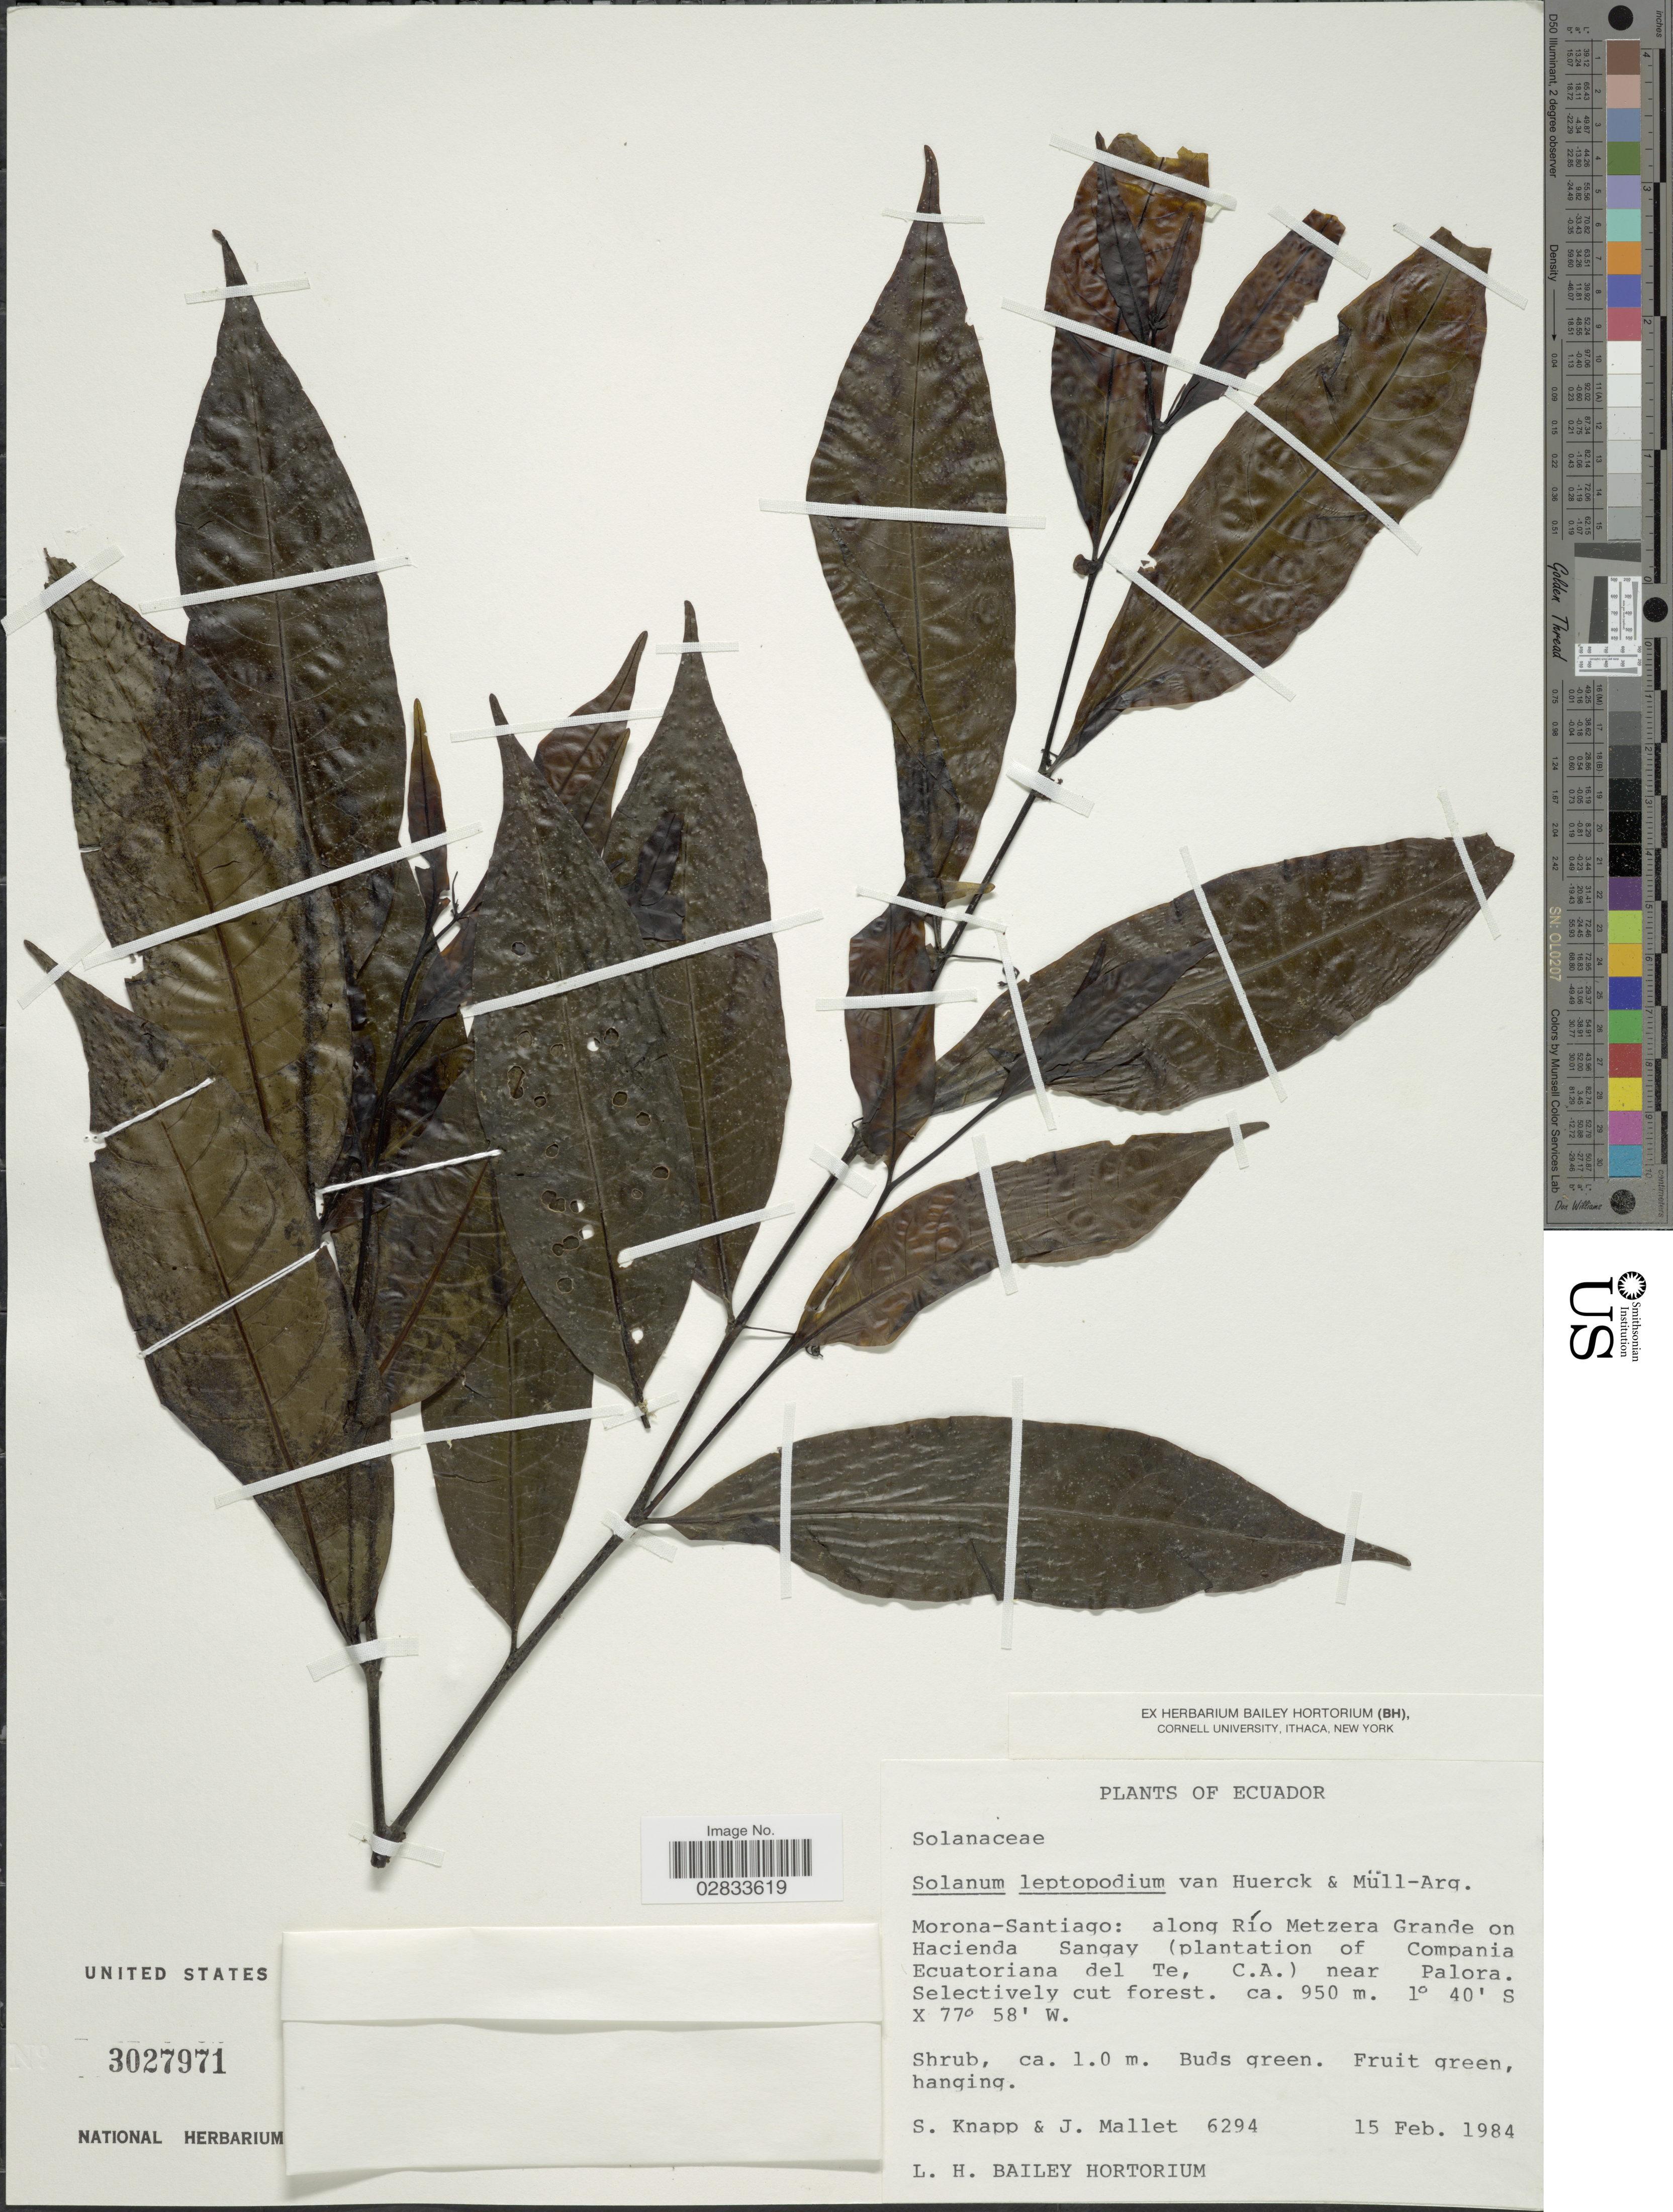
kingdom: Plantae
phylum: Tracheophyta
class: Magnoliopsida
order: Solanales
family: Solanaceae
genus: Solanum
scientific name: Solanum leptopodum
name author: Van Heurck & Müll. Arg.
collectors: S. Knapp & J. Mallet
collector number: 6294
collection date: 1984-02-15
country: Ecuador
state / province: Morona-Santiago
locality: Along Río Metzera Grande on Hacienda Sangay (plantation of Compania Ecuatoriana del Te, C.A.) near Palora.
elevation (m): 950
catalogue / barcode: US 3027971